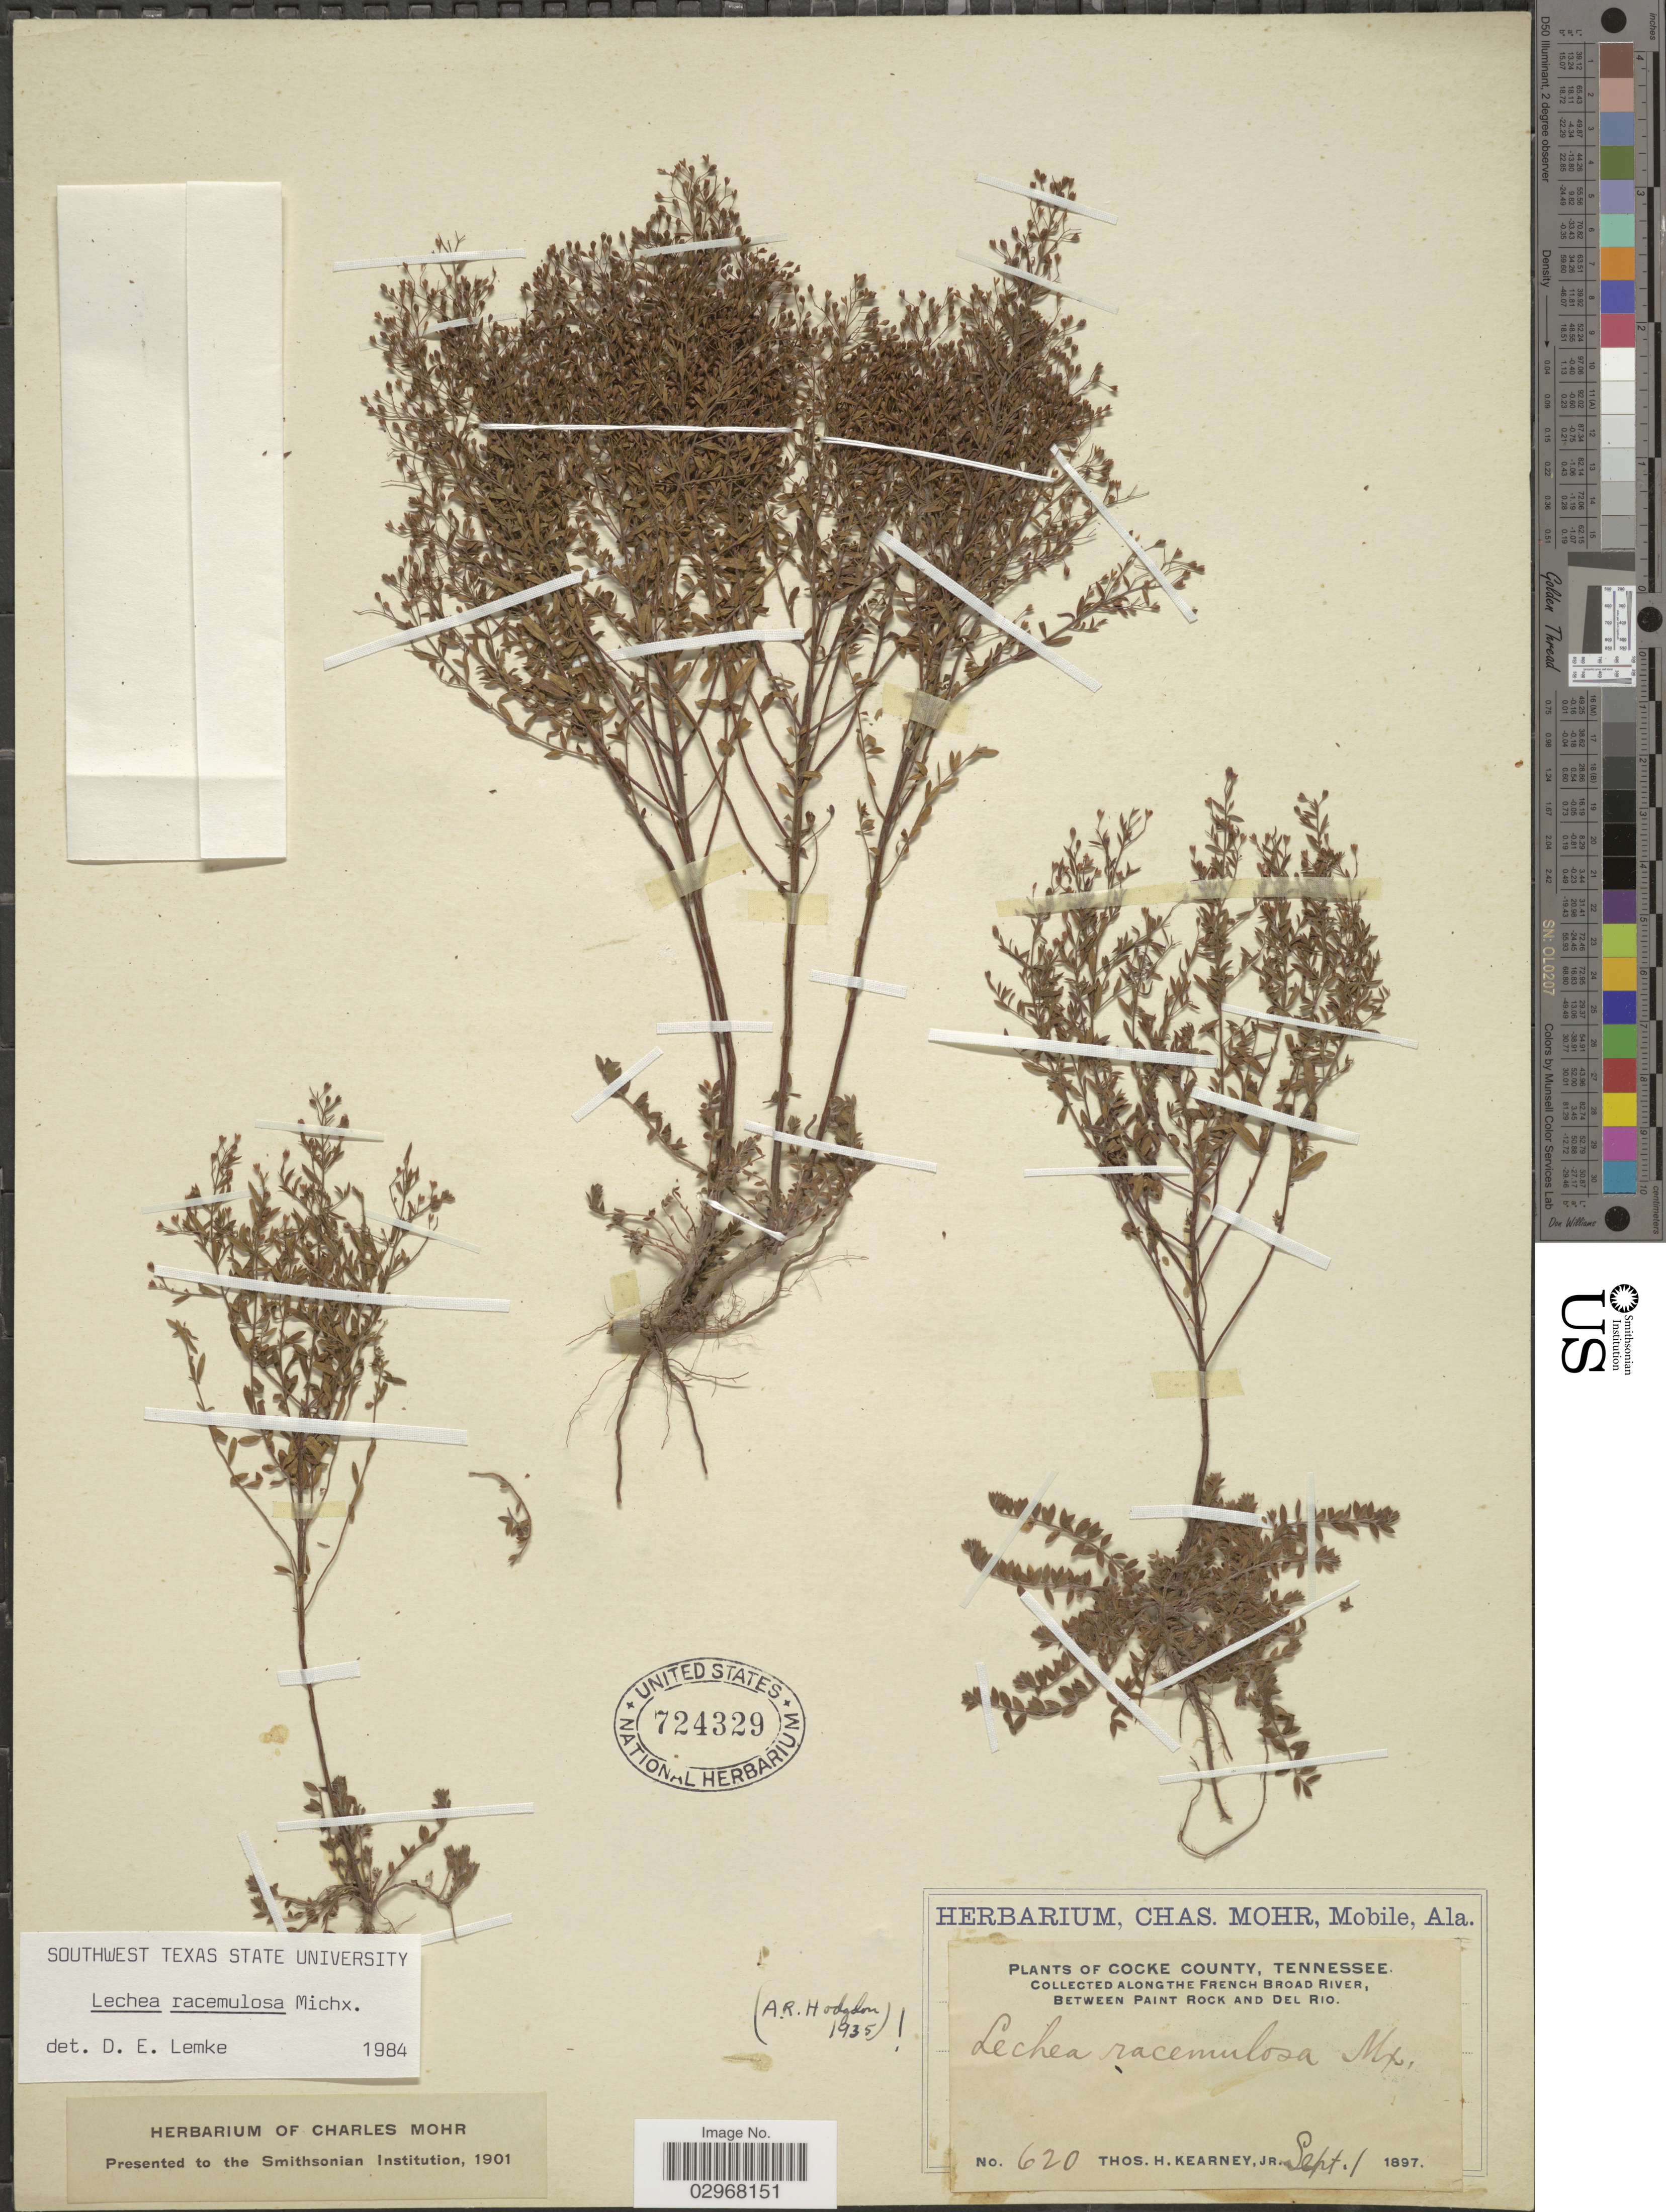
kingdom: Plantae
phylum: Tracheophyta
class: Magnoliopsida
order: Malvales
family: Cistaceae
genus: Lechea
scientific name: Lechea racemulosa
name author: Michx.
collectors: T. H. Kearney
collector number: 620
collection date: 1897-09-01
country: United States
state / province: Tennessee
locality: Cocke County. Along the French Broad River, Between Paint Tock and Del Rio.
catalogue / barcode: US 724329